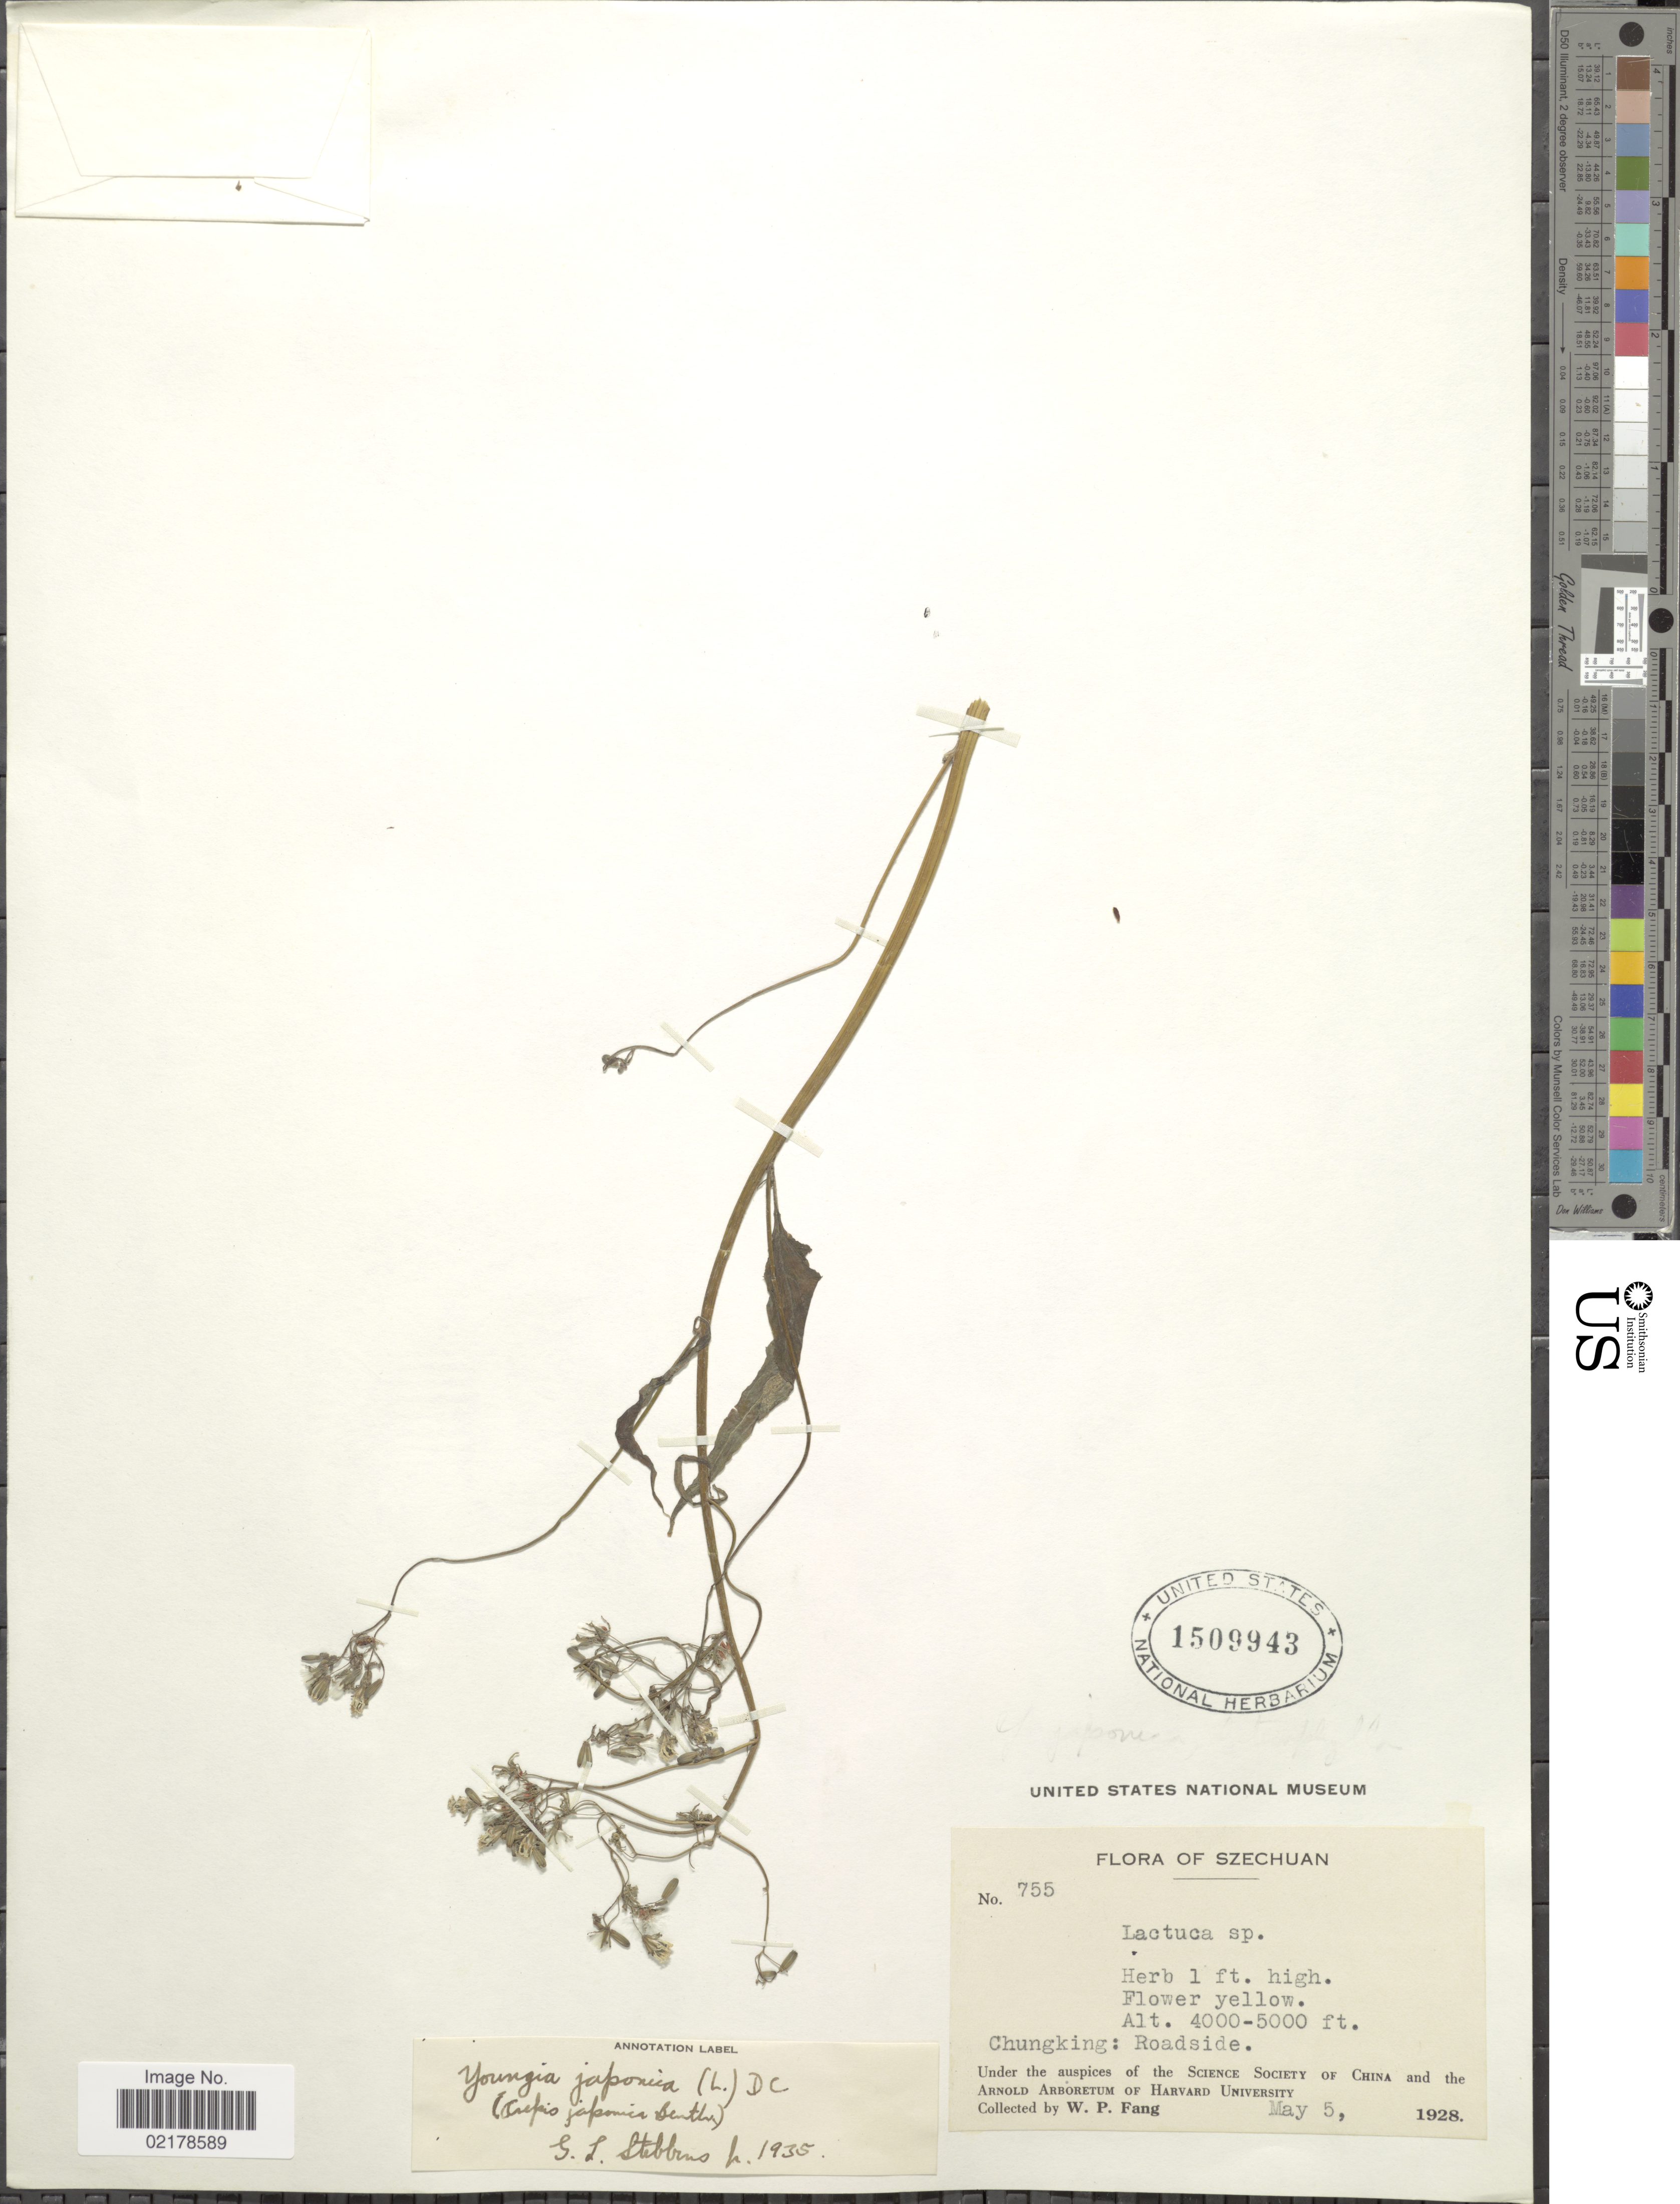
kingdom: Plantae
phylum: Tracheophyta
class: Magnoliopsida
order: Asterales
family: Asteraceae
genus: Youngia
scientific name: Youngia japonica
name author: (L.) DC.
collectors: W. P. Fang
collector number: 755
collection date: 1928-05-05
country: China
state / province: Sichuan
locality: Szechuan, Chungking: Roadside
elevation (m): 1219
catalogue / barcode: US 1509943